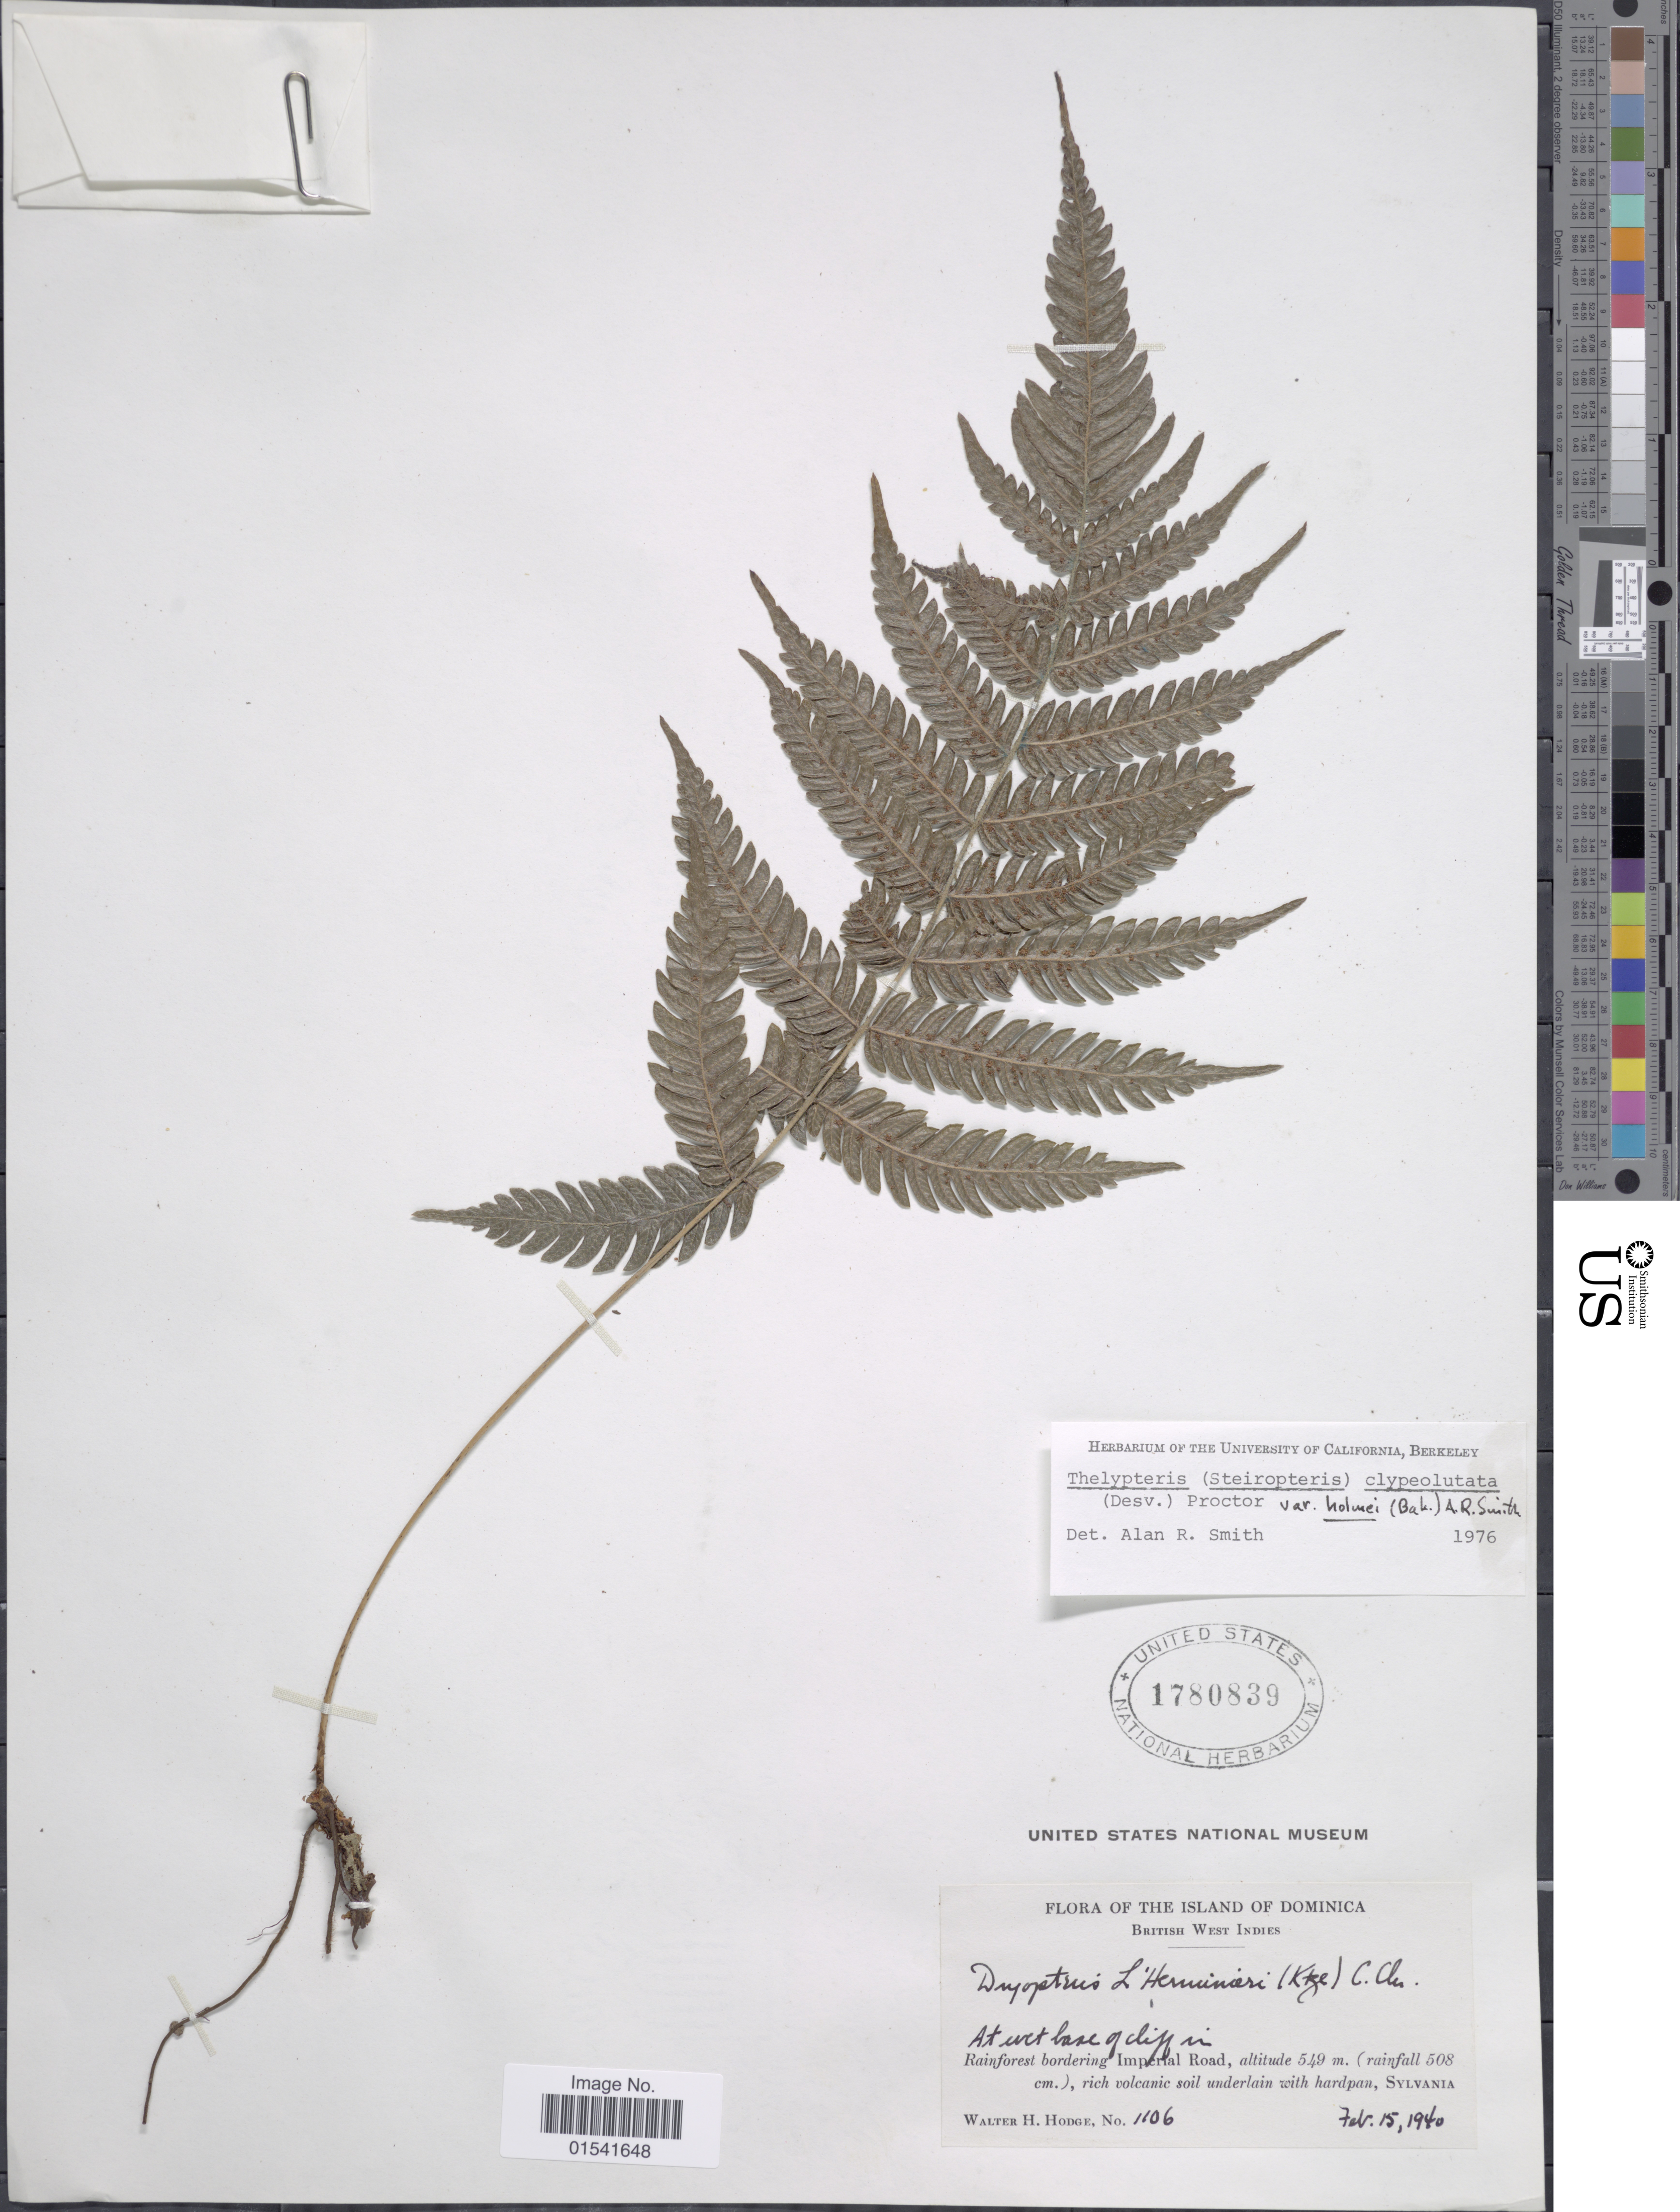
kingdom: Plantae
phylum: Tracheophyta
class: Polypodiopsida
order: Polypodiales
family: Thelypteridaceae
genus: Steiropteris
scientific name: Steiropteris clypeolutata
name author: (Desv.) Pic. Serm.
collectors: W. Hodge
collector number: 1106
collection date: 1940-02-15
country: Dominica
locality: The Island of Dominica, British West Indies, Rainforest bordering Imperial Road, rich volcanic soil underlain with hardpan, Sylvania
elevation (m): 549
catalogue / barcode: US 1780839